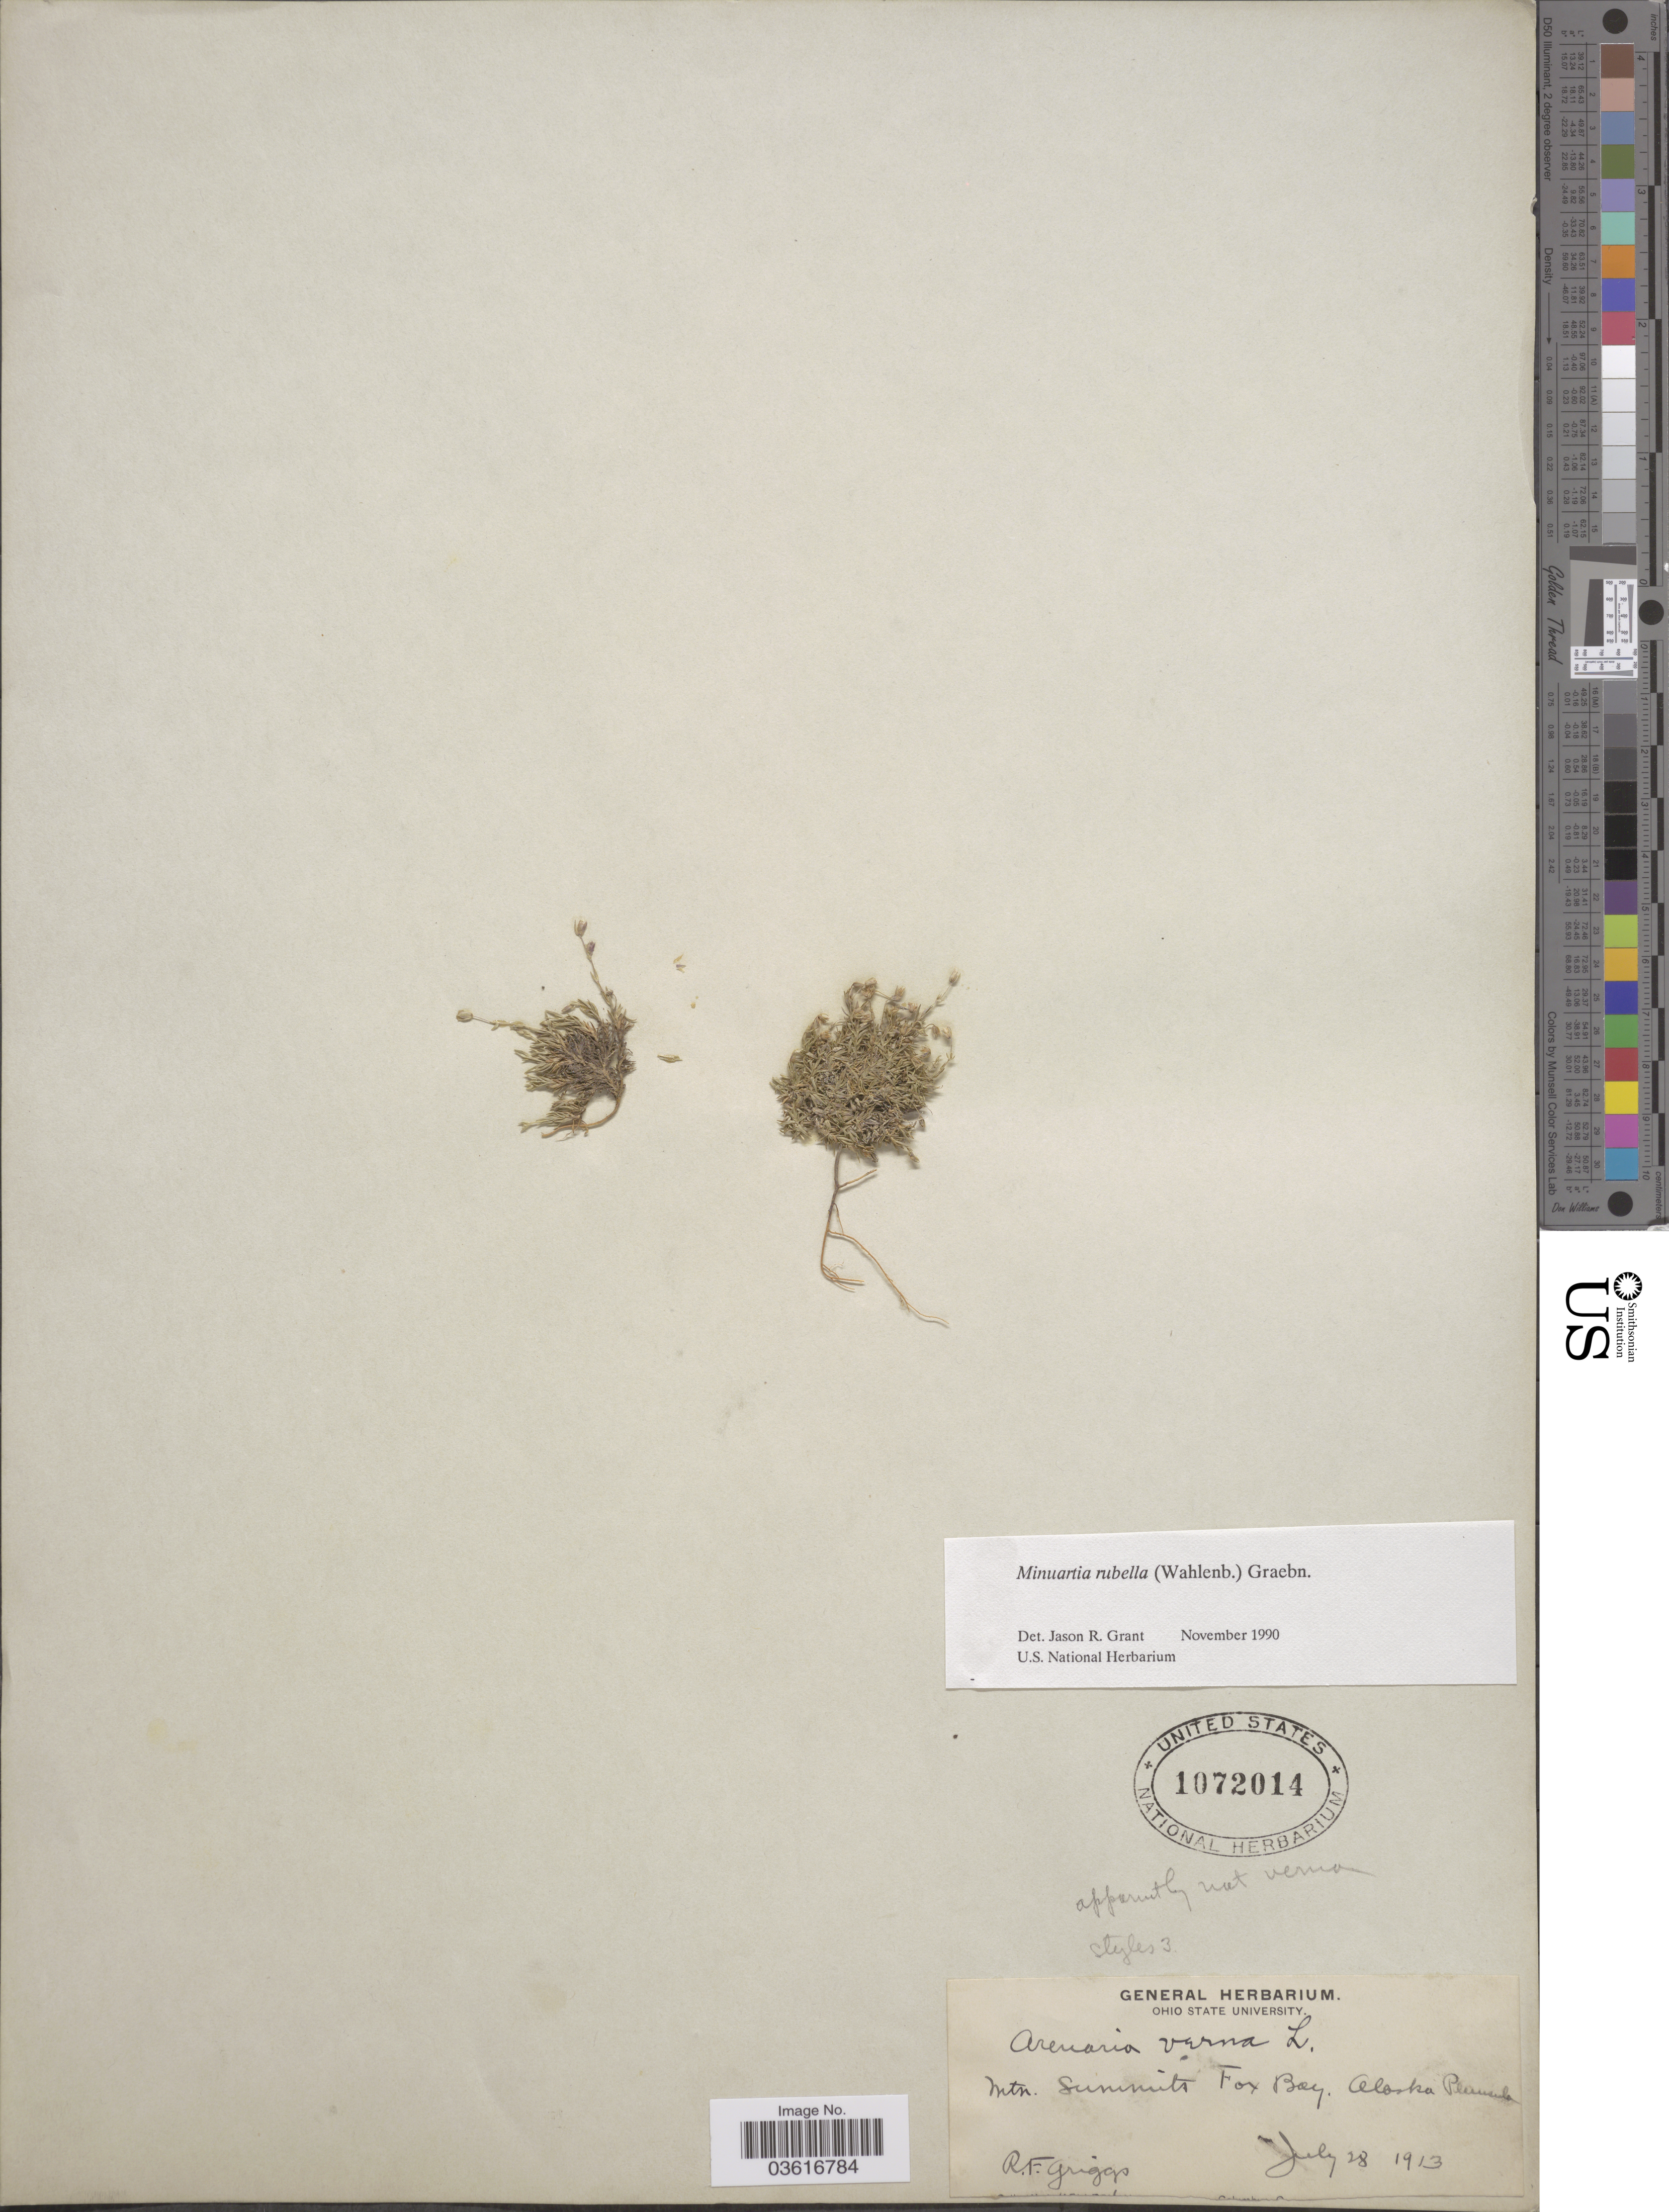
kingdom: Plantae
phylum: Tracheophyta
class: Magnoliopsida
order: Caryophyllales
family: Caryophyllaceae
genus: Minuartia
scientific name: Minuartia rubella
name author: (Wahlenb.) Hiern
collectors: R. F. Griggs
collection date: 1913-07-28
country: United States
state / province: Alaska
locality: Mtn. Summits Fox Bay, Alaska Peninsula.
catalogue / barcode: US 1072014